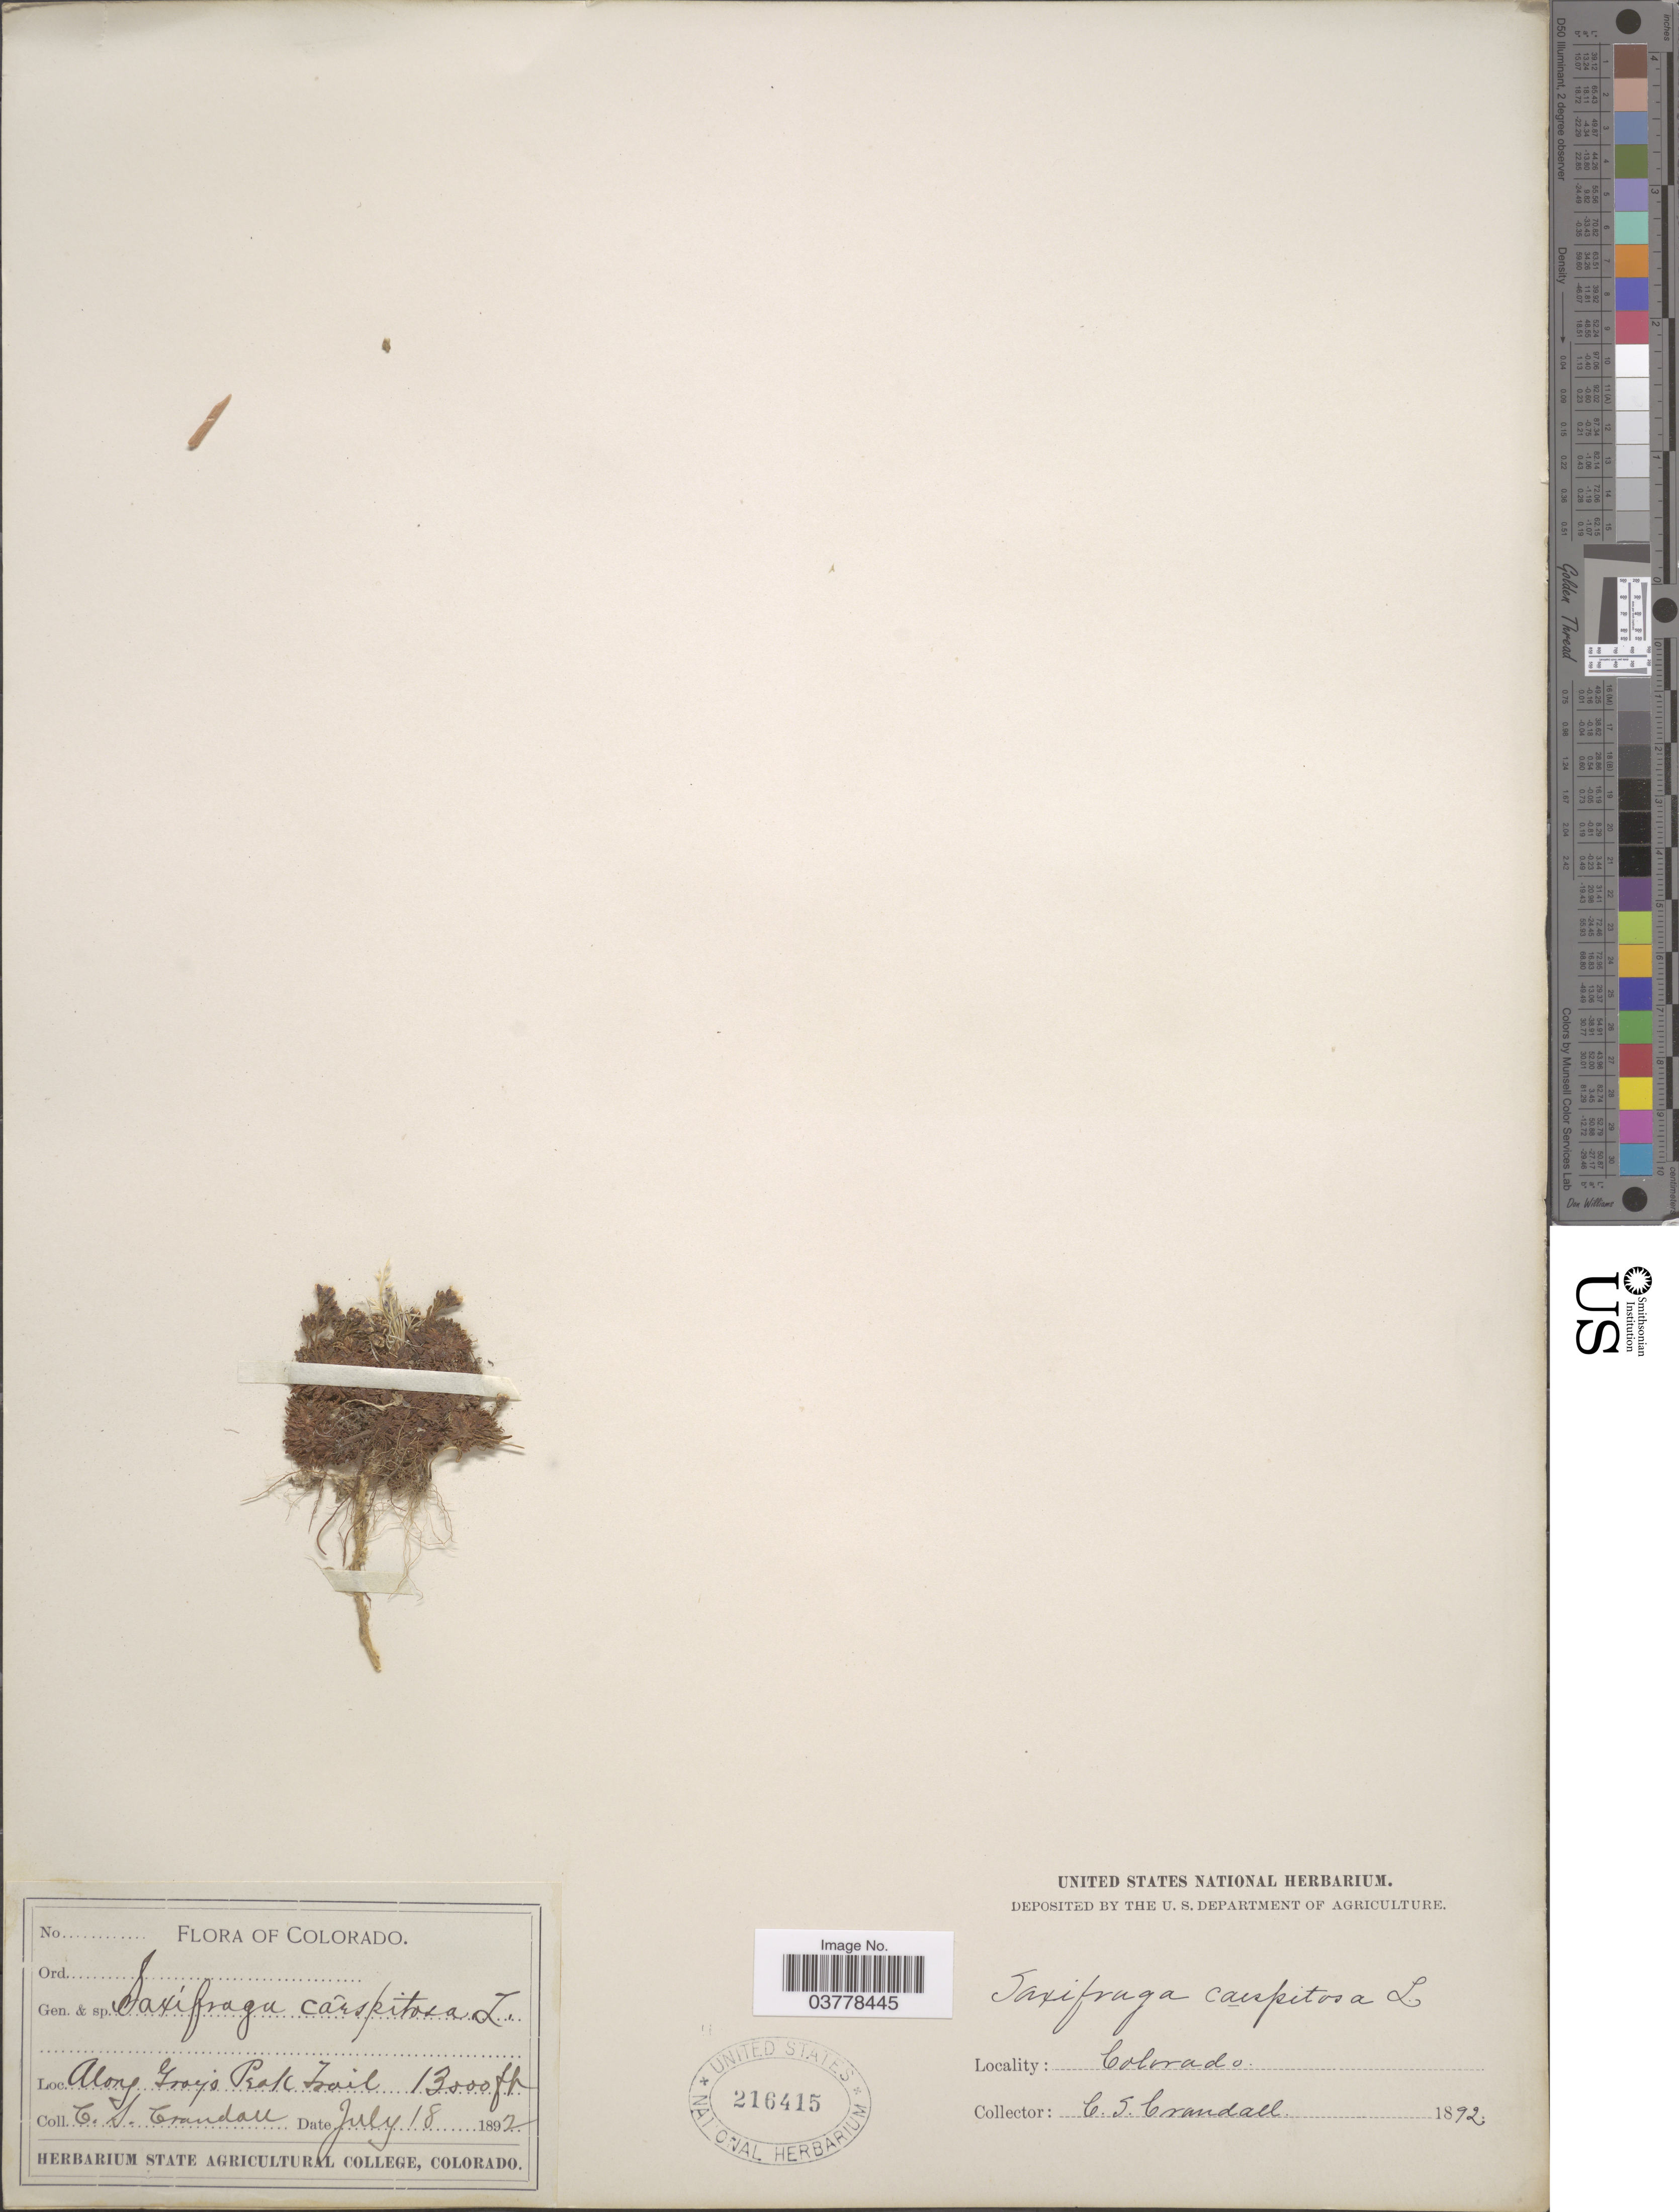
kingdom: Plantae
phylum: Tracheophyta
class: Magnoliopsida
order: Saxifragales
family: Saxifragaceae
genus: Saxifraga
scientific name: Saxifraga caespitosa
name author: L.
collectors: C. Crandall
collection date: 1892-07-18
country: United States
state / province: Colorado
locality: Along Gray's Peak Trail.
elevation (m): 3962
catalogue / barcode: US 216415